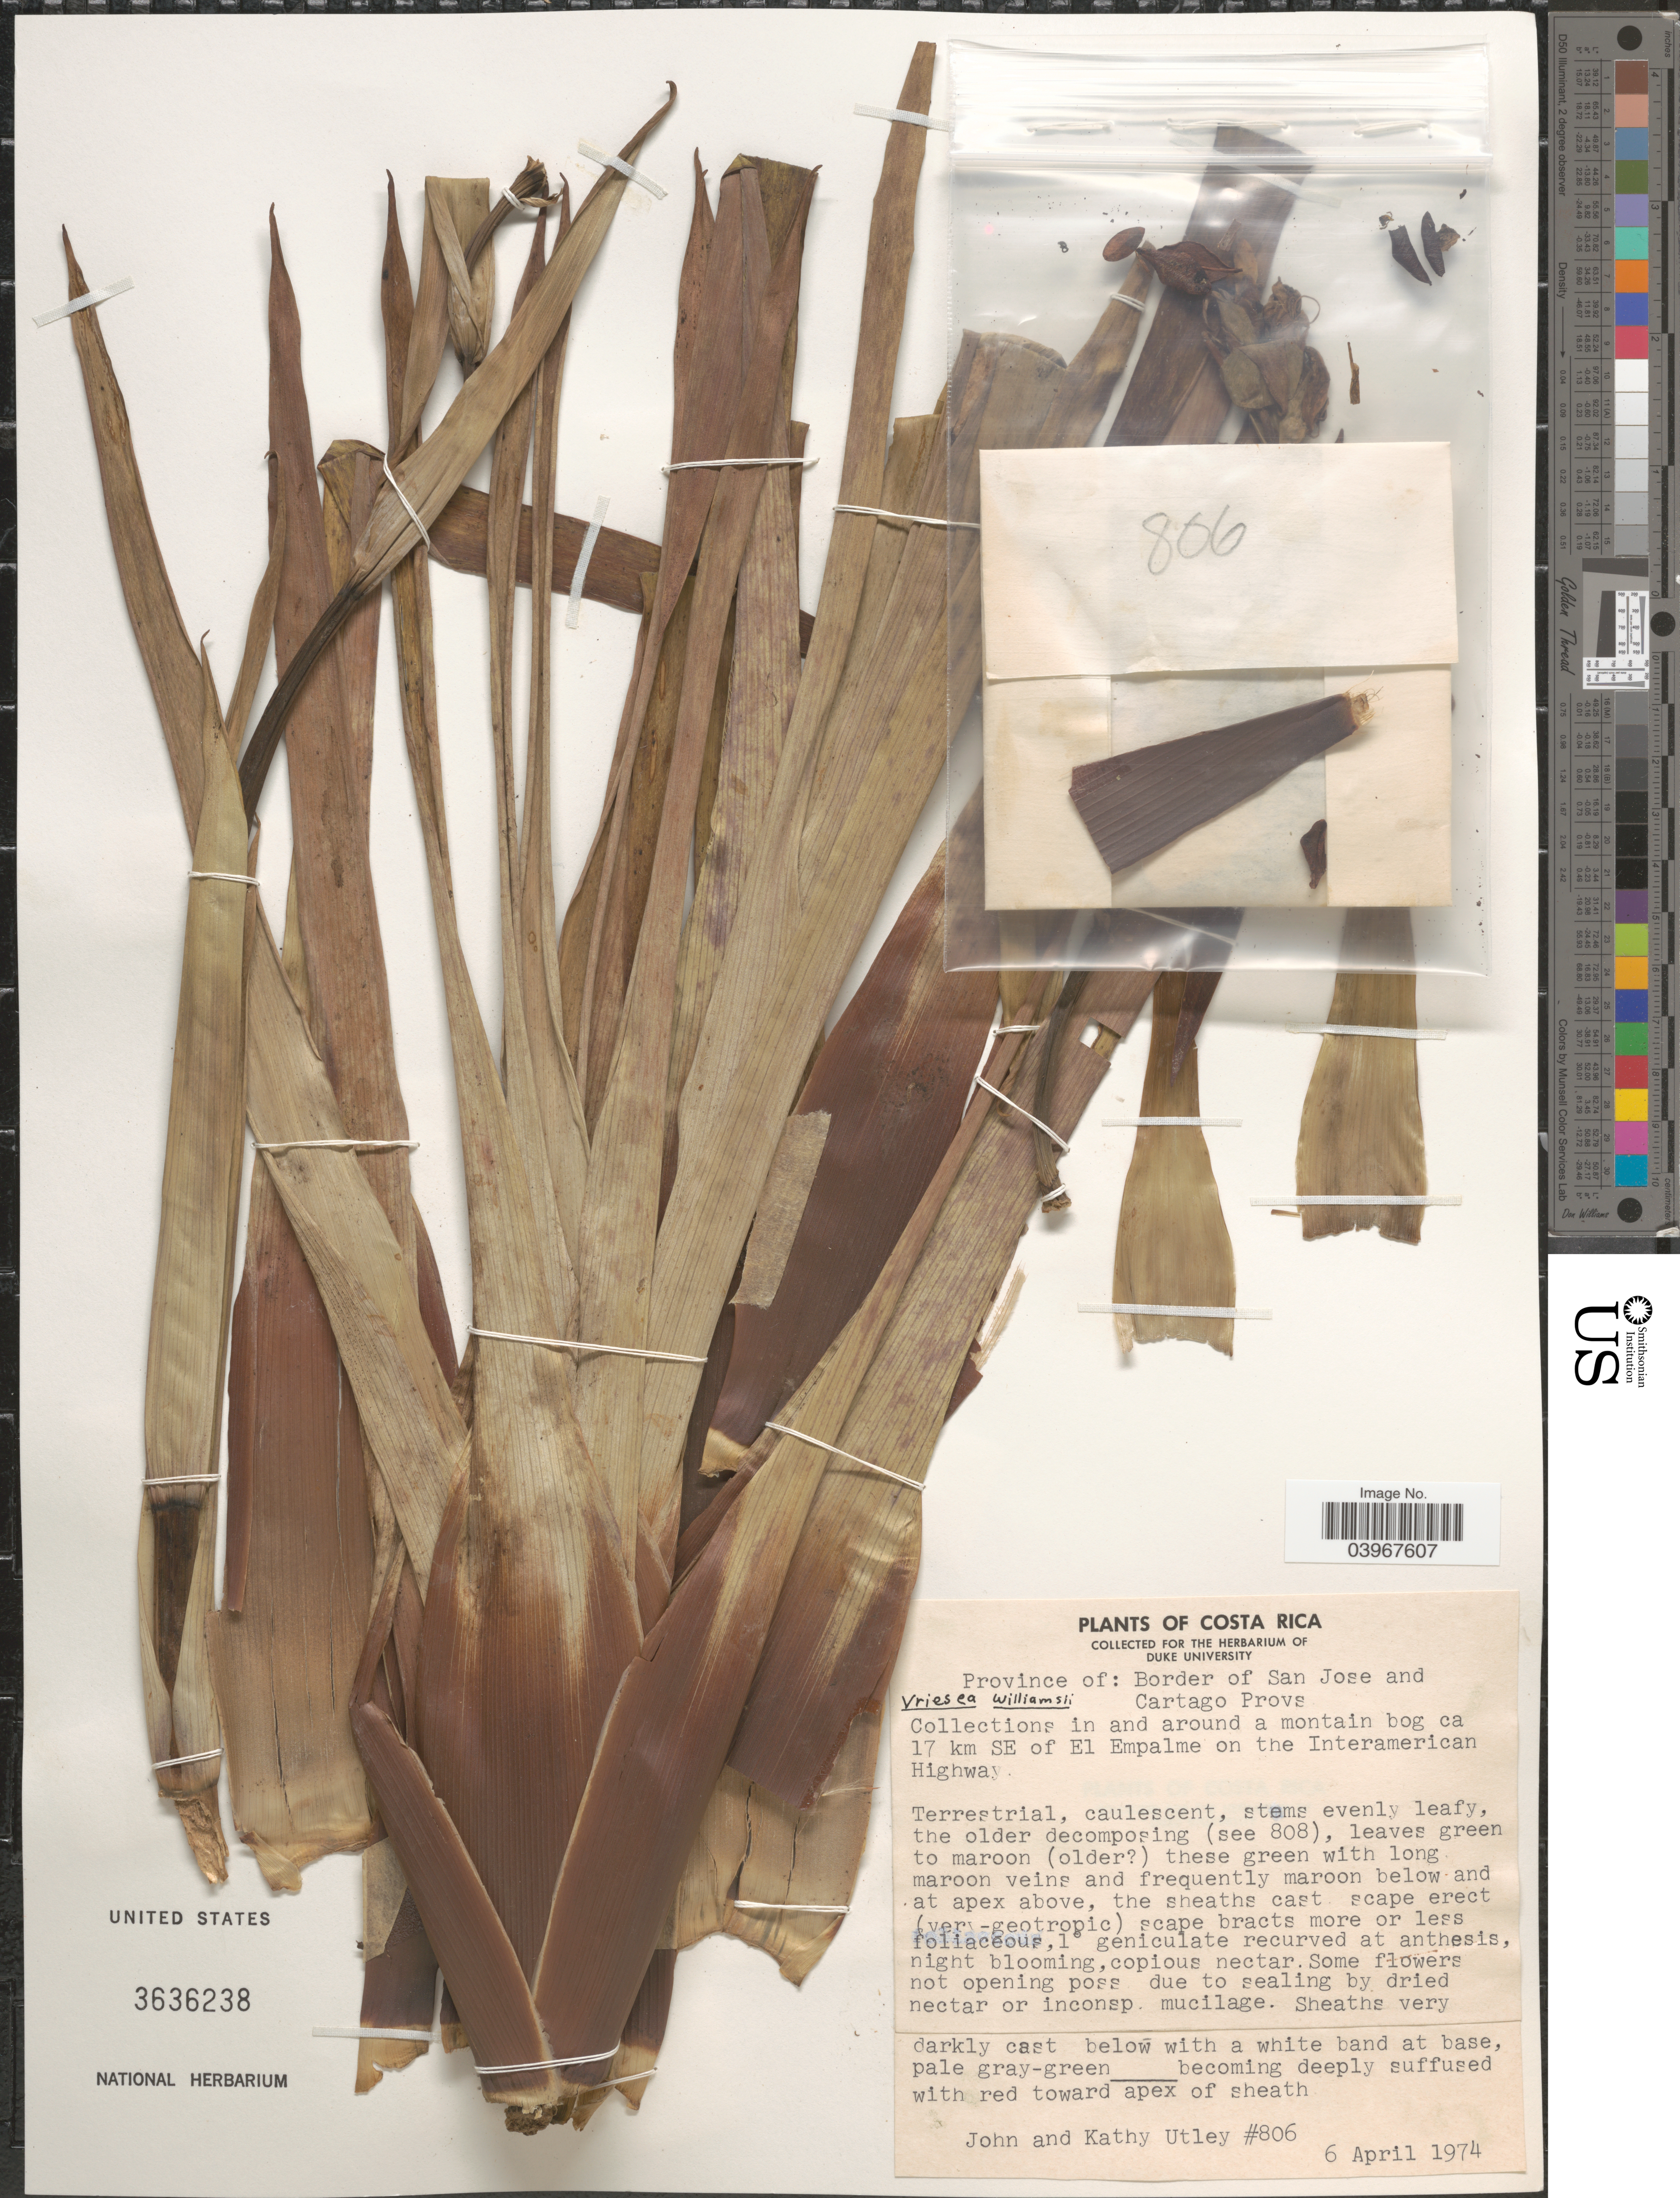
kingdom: Plantae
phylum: Tracheophyta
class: Liliopsida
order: Poales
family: Bromeliaceae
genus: Werauhia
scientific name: Werauhia williamsii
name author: (L.B. Sm.) J.R. Grant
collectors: J. F. Utley & K. Burt-Utley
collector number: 806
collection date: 1974-04-06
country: Costa Rica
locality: Province of: Border of San Jose and Cartago Provs. In and around a mountain bog ca 17 km SE of El Empalme on the Interamerican Highway.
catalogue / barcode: US 3636238